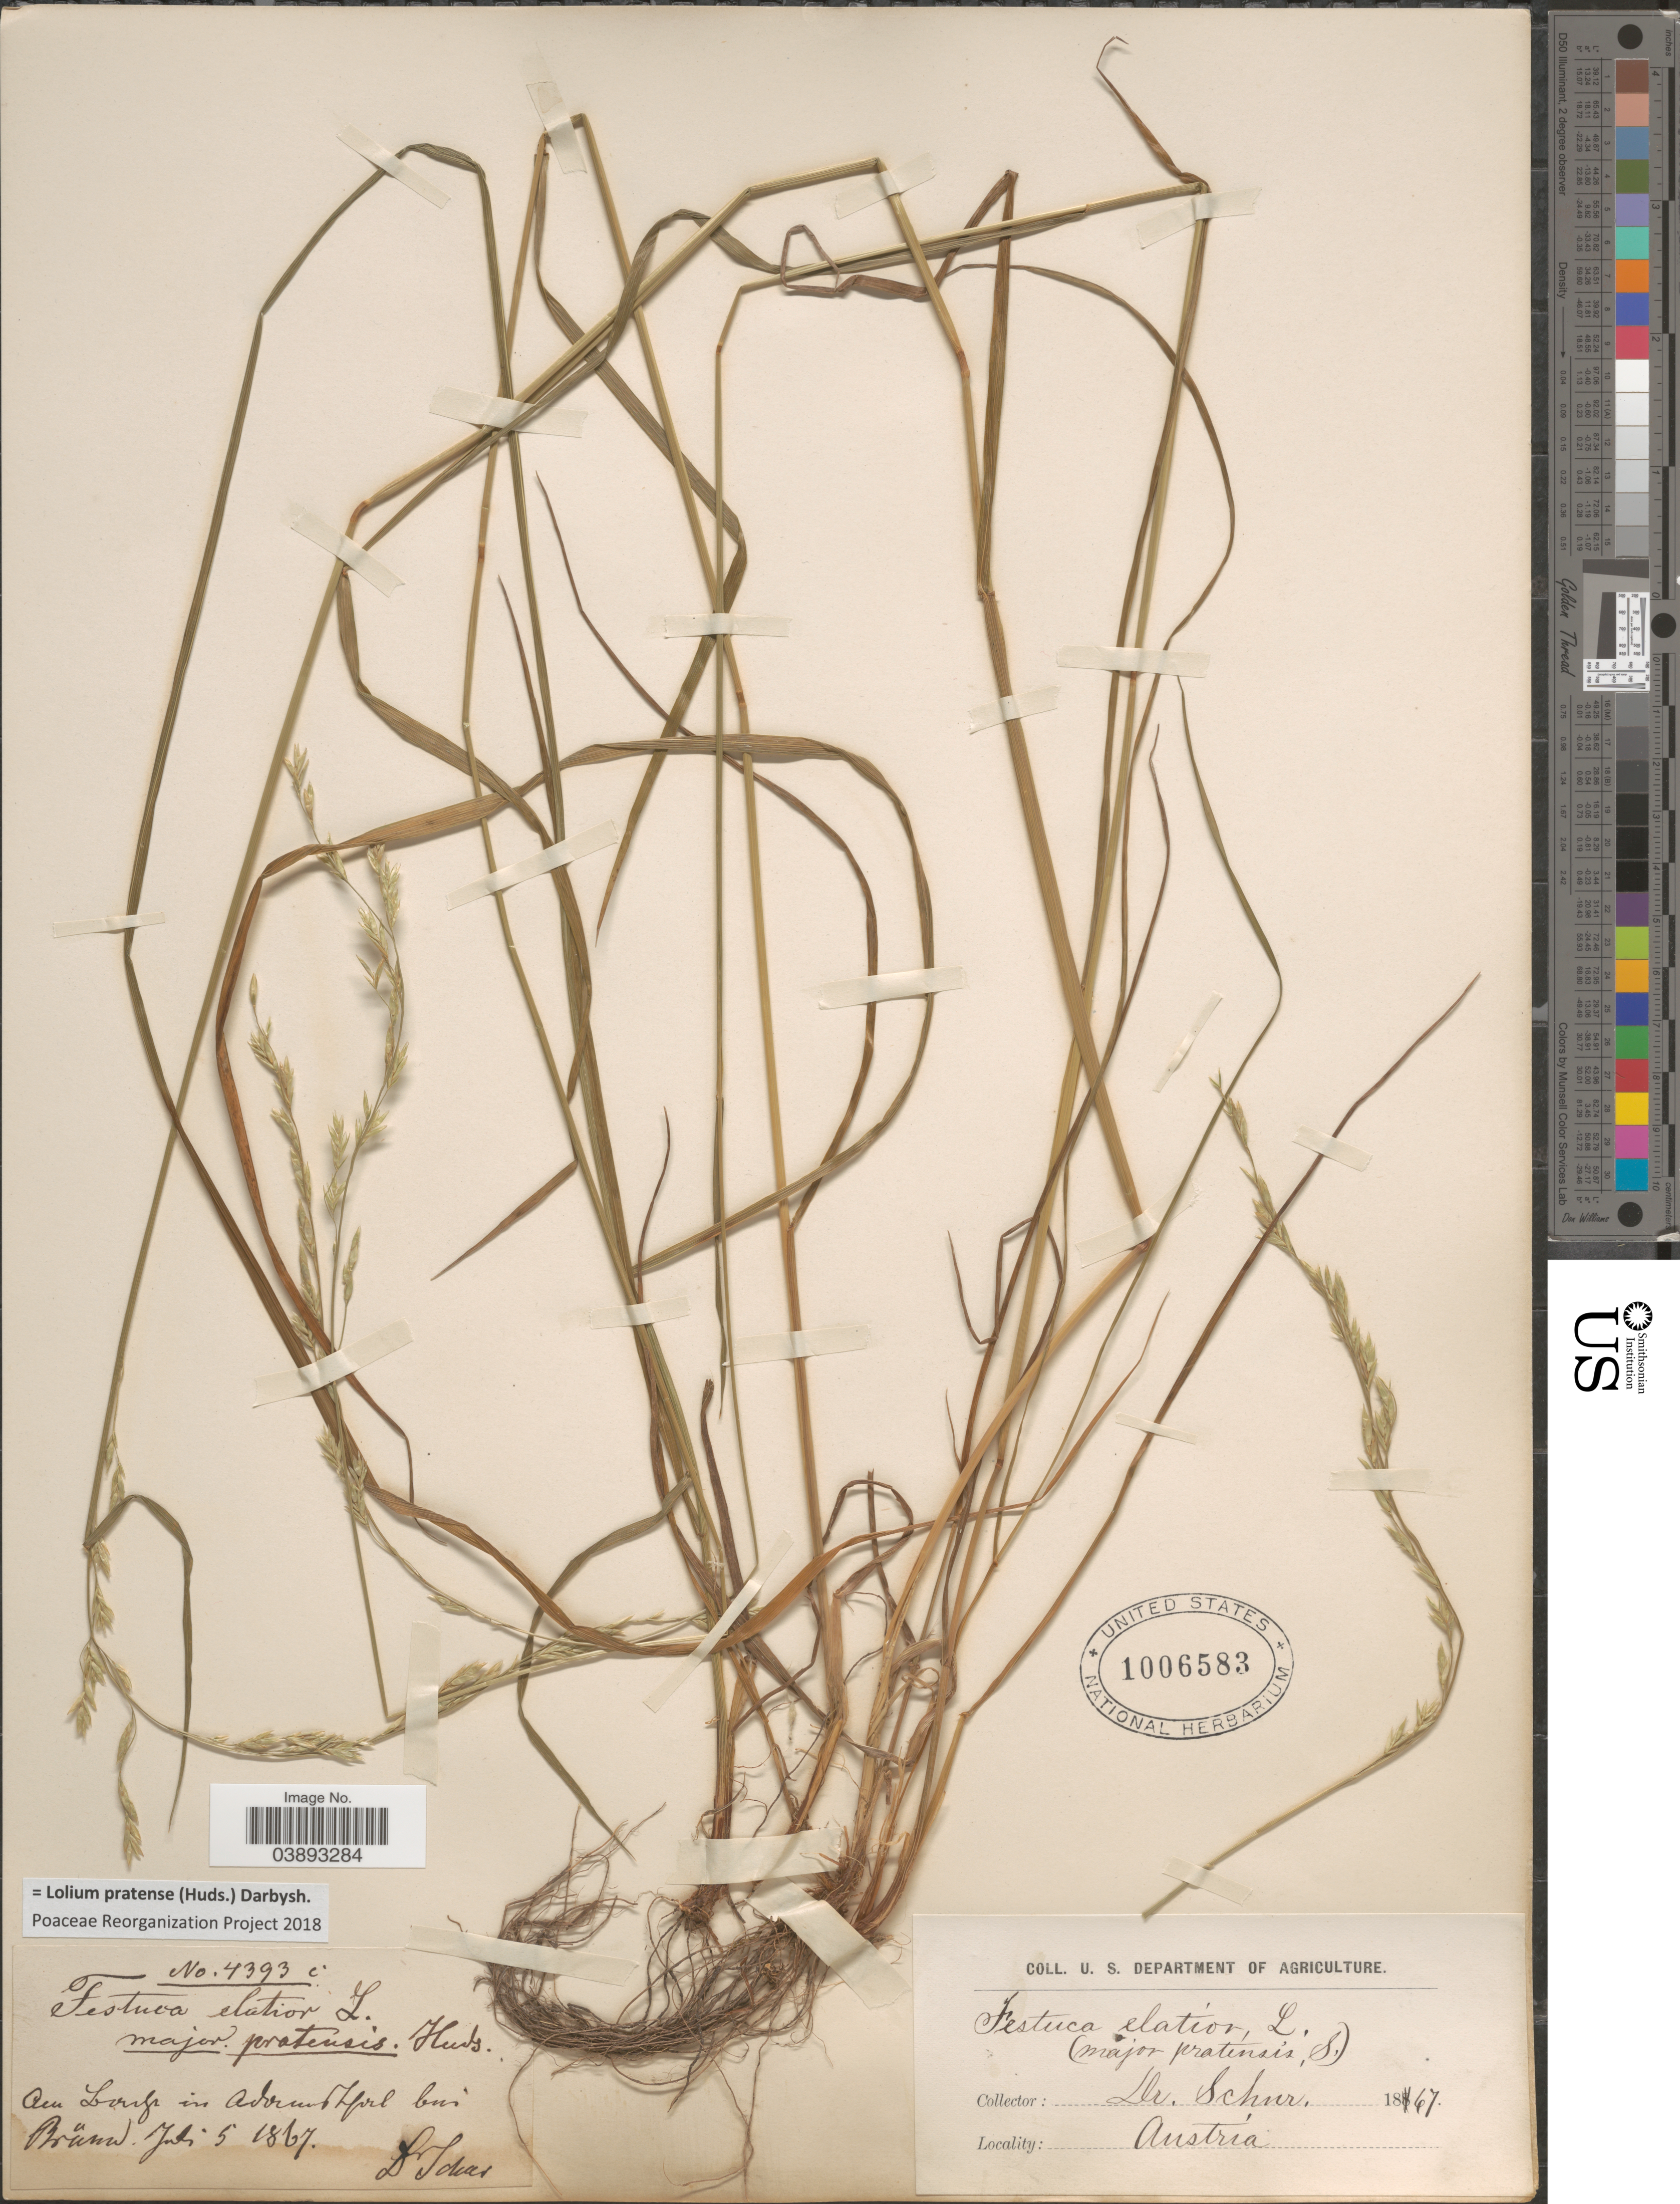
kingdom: Plantae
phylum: Tracheophyta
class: Liliopsida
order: Poales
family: Poaceae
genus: Lolium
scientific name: Lolium pratense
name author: (Huds.) Darbysh.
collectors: Schur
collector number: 4393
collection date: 1867-07-05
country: Austria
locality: Om Lonfi n Adrundlford bei Brund. [interpreted]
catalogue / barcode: US 1006583